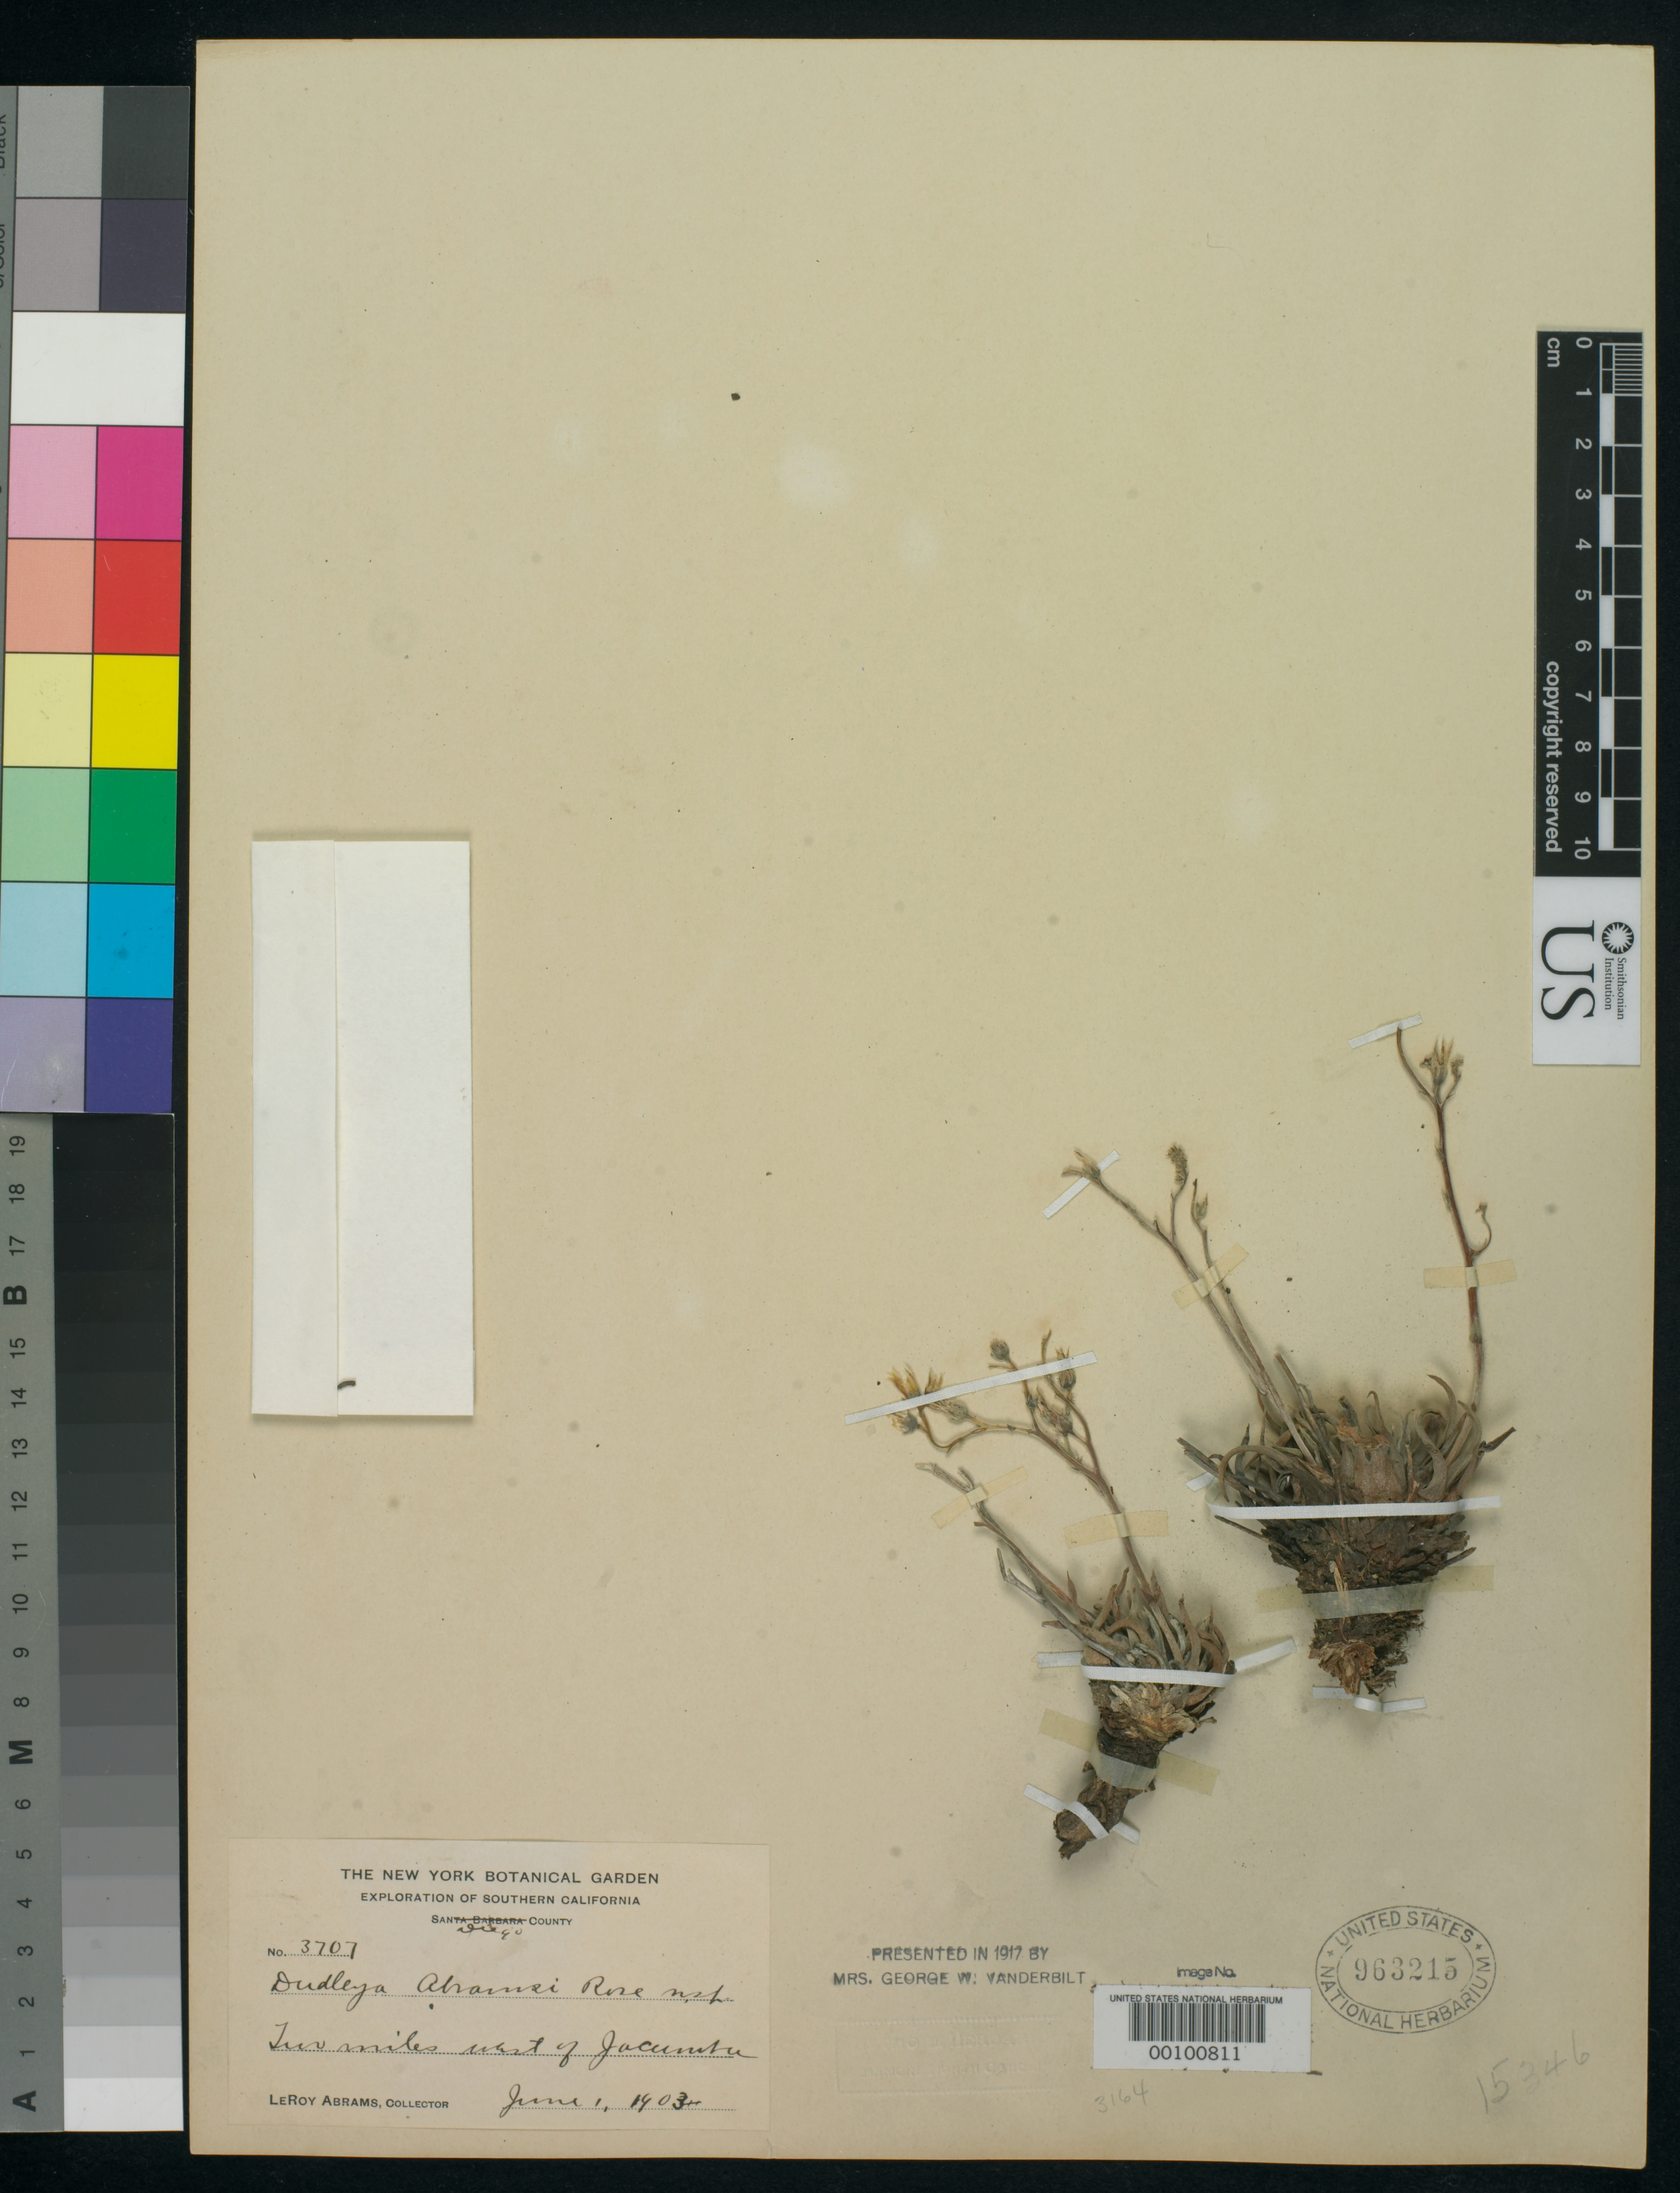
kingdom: Plantae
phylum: Tracheophyta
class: Magnoliopsida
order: Saxifragales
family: Crassulaceae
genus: Dudleya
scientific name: Dudleya abramsii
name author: Rose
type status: Holotype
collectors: L. Abrams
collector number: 3707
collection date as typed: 01 Jun 1903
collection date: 1903-06-01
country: United States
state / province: California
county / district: San Diego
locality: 2 mi W of Jacumba.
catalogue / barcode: US 963215